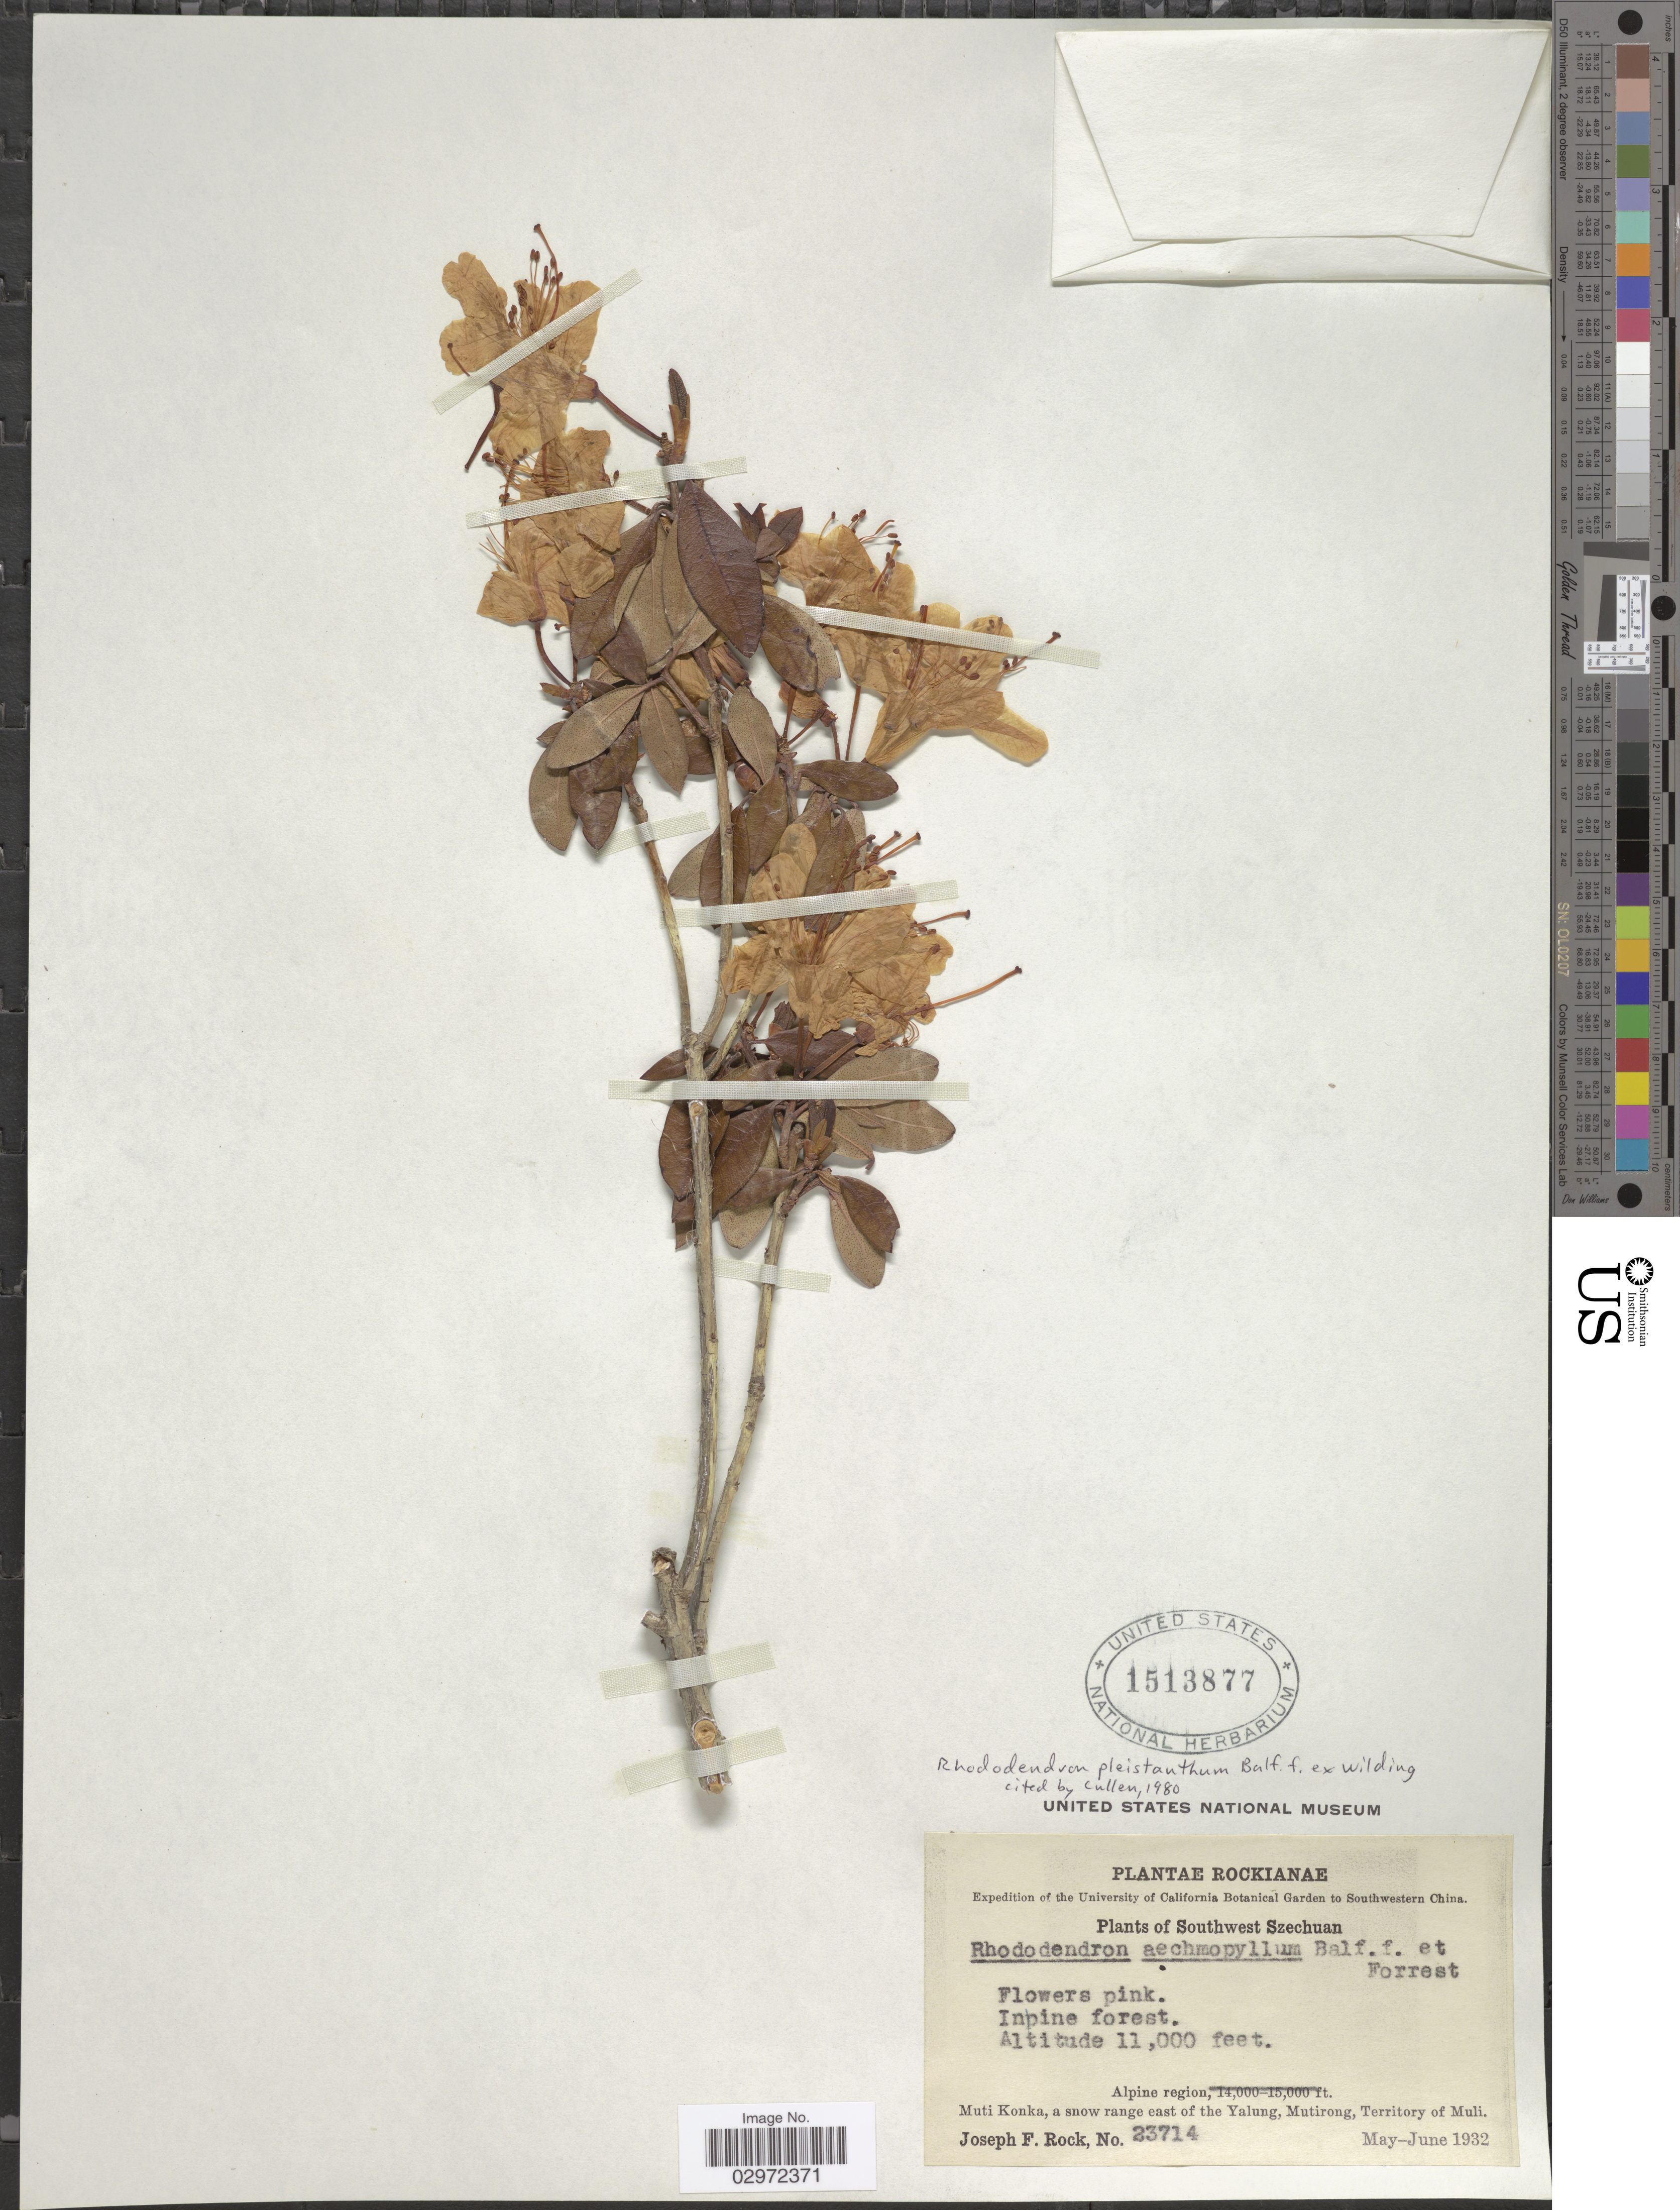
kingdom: Plantae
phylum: Tracheophyta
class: Magnoliopsida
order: Ericales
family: Ericaceae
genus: Rhododendron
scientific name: Rhododendron pleistanthum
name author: E.H. Wilding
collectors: J. F. Rock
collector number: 23714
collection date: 1932-05/1932-06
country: China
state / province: Sichuan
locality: Southwestern China, Southwest Szechuan, Alpine region, Muti Konka, a snow range east of the Yalung, Mutirong, Territory of Muli.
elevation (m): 3353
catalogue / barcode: US 1513877